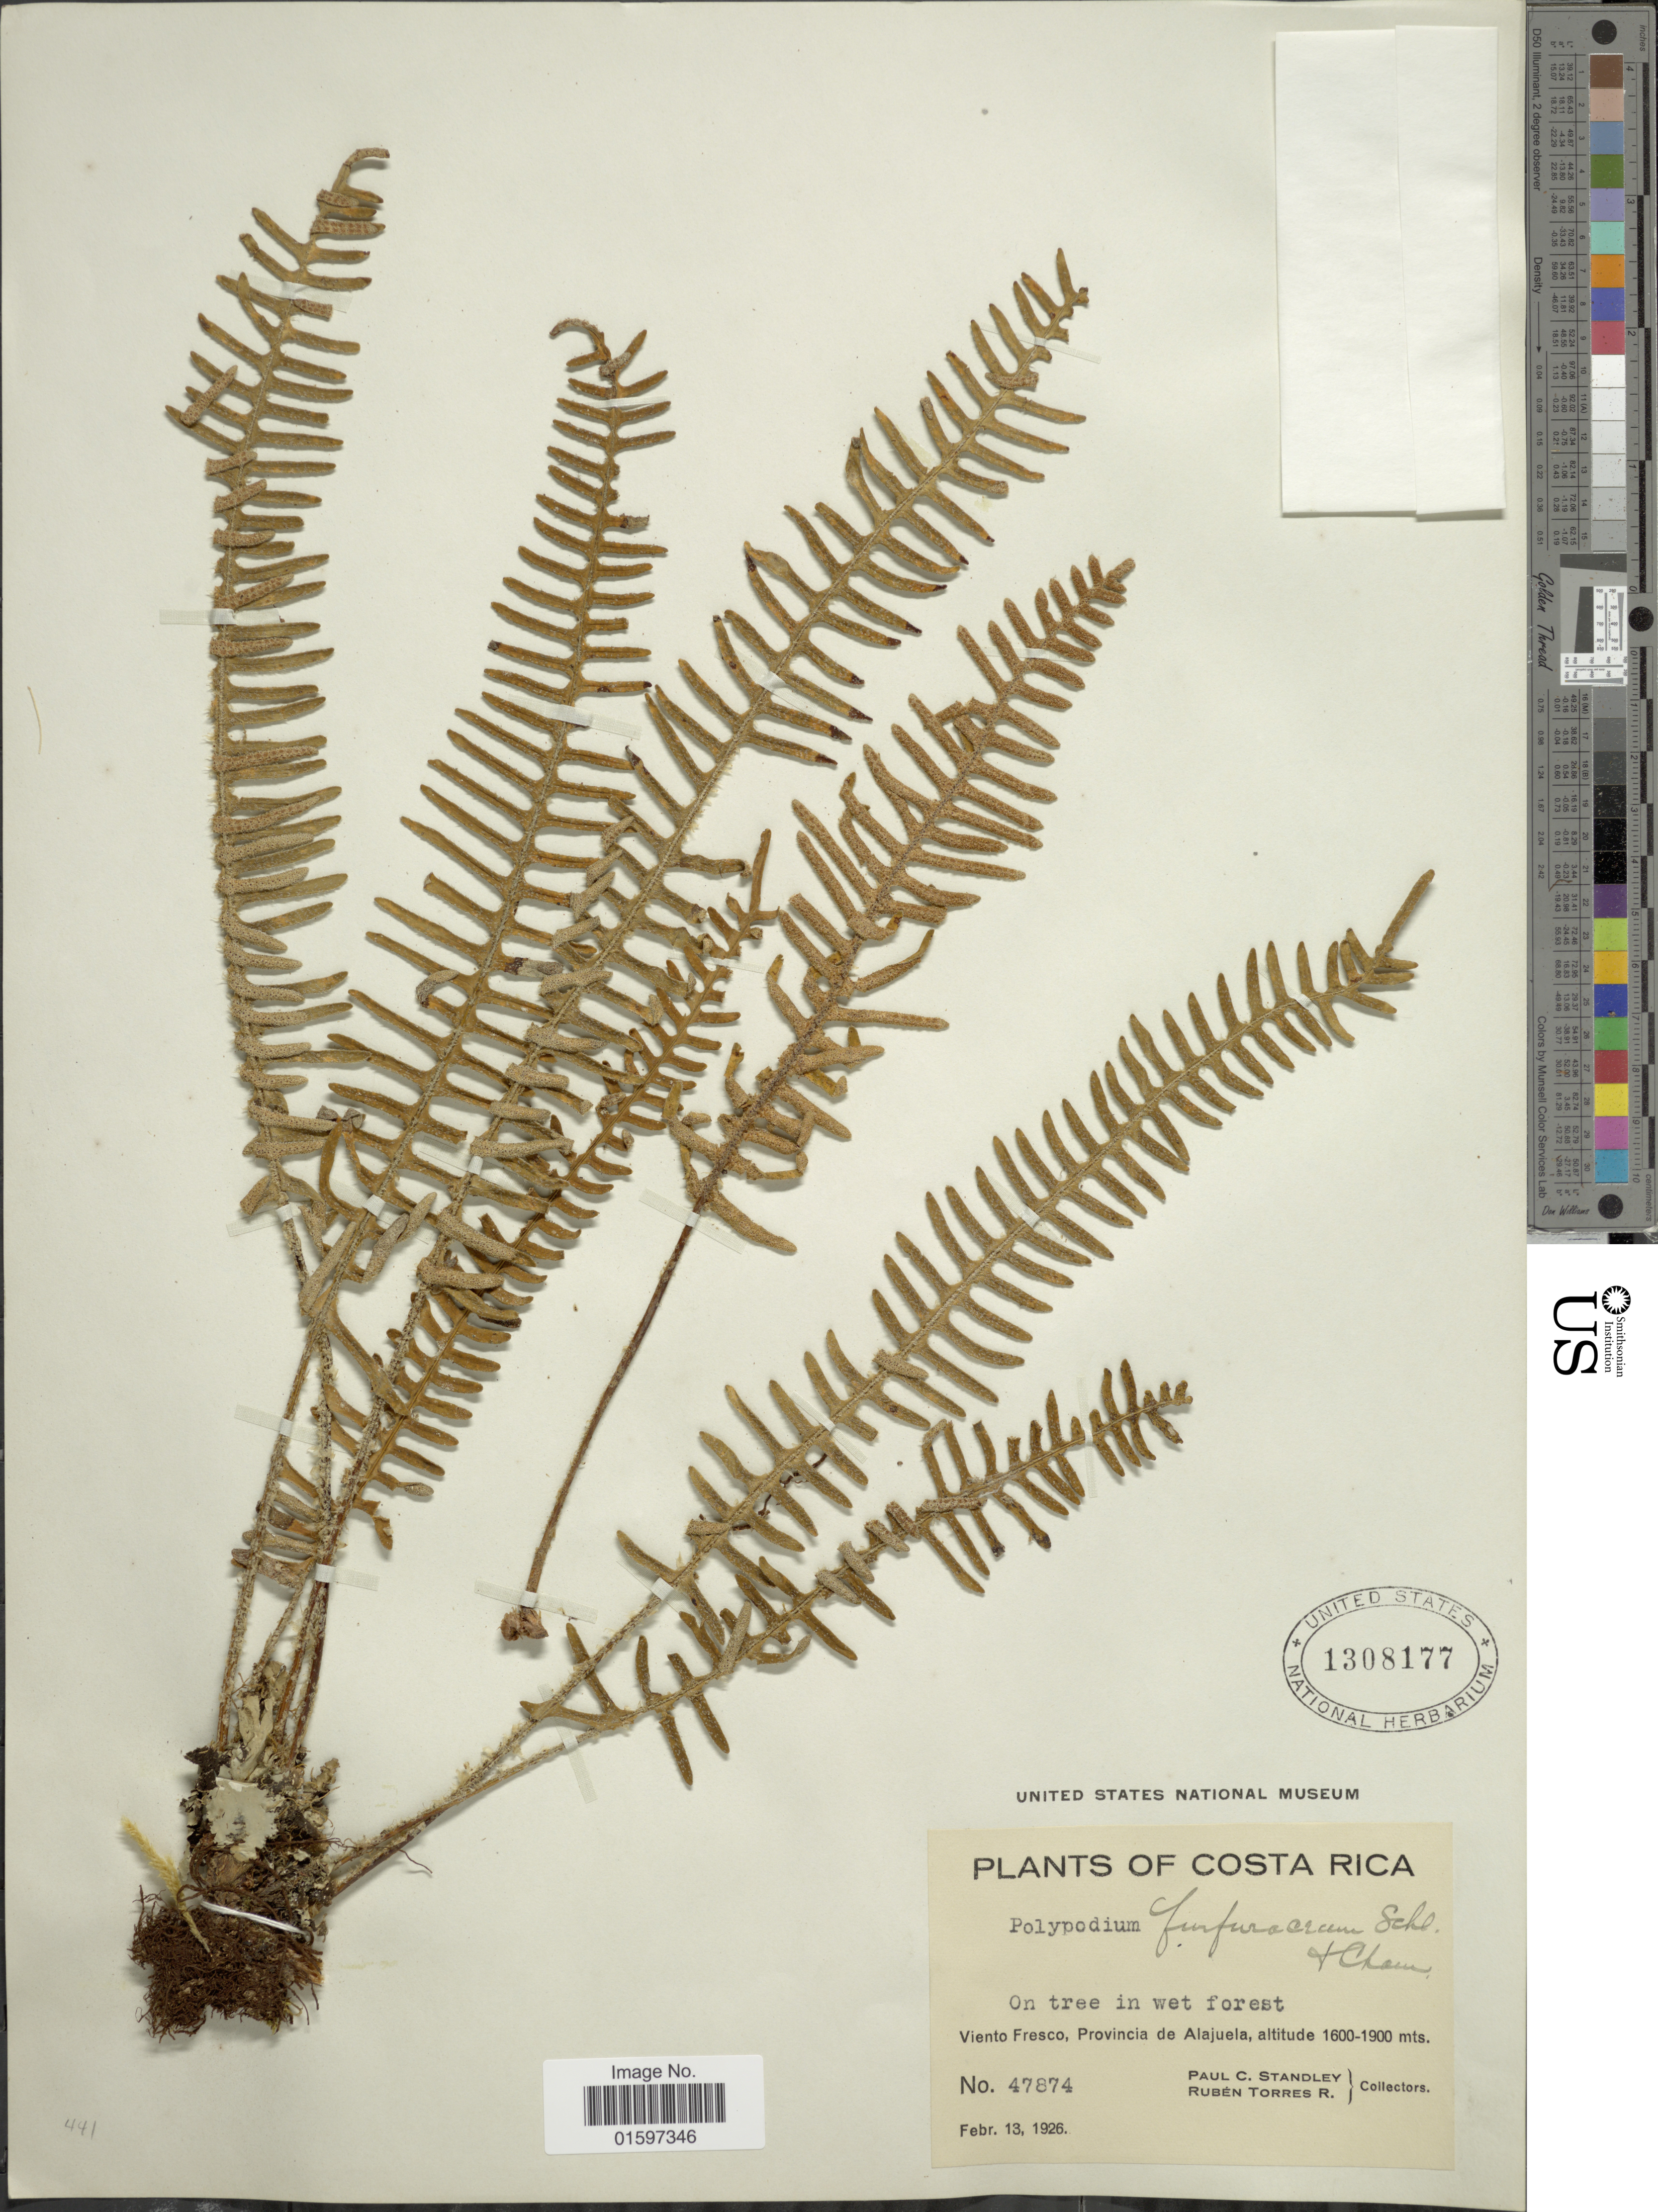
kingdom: Plantae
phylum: Tracheophyta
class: Polypodiopsida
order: Polypodiales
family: Polypodiaceae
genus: Pleopeltis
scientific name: Pleopeltis furfuracea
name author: (Schltdl. & Cham.) A.R. Sm. & Tejero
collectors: P. C. Standley & R. Torres R.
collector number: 47874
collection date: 1926-02-13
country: Costa Rica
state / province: Alajuela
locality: Costa Rica, Viento Fresco, Provincia de Alajuela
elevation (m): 1600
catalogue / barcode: US 1308177